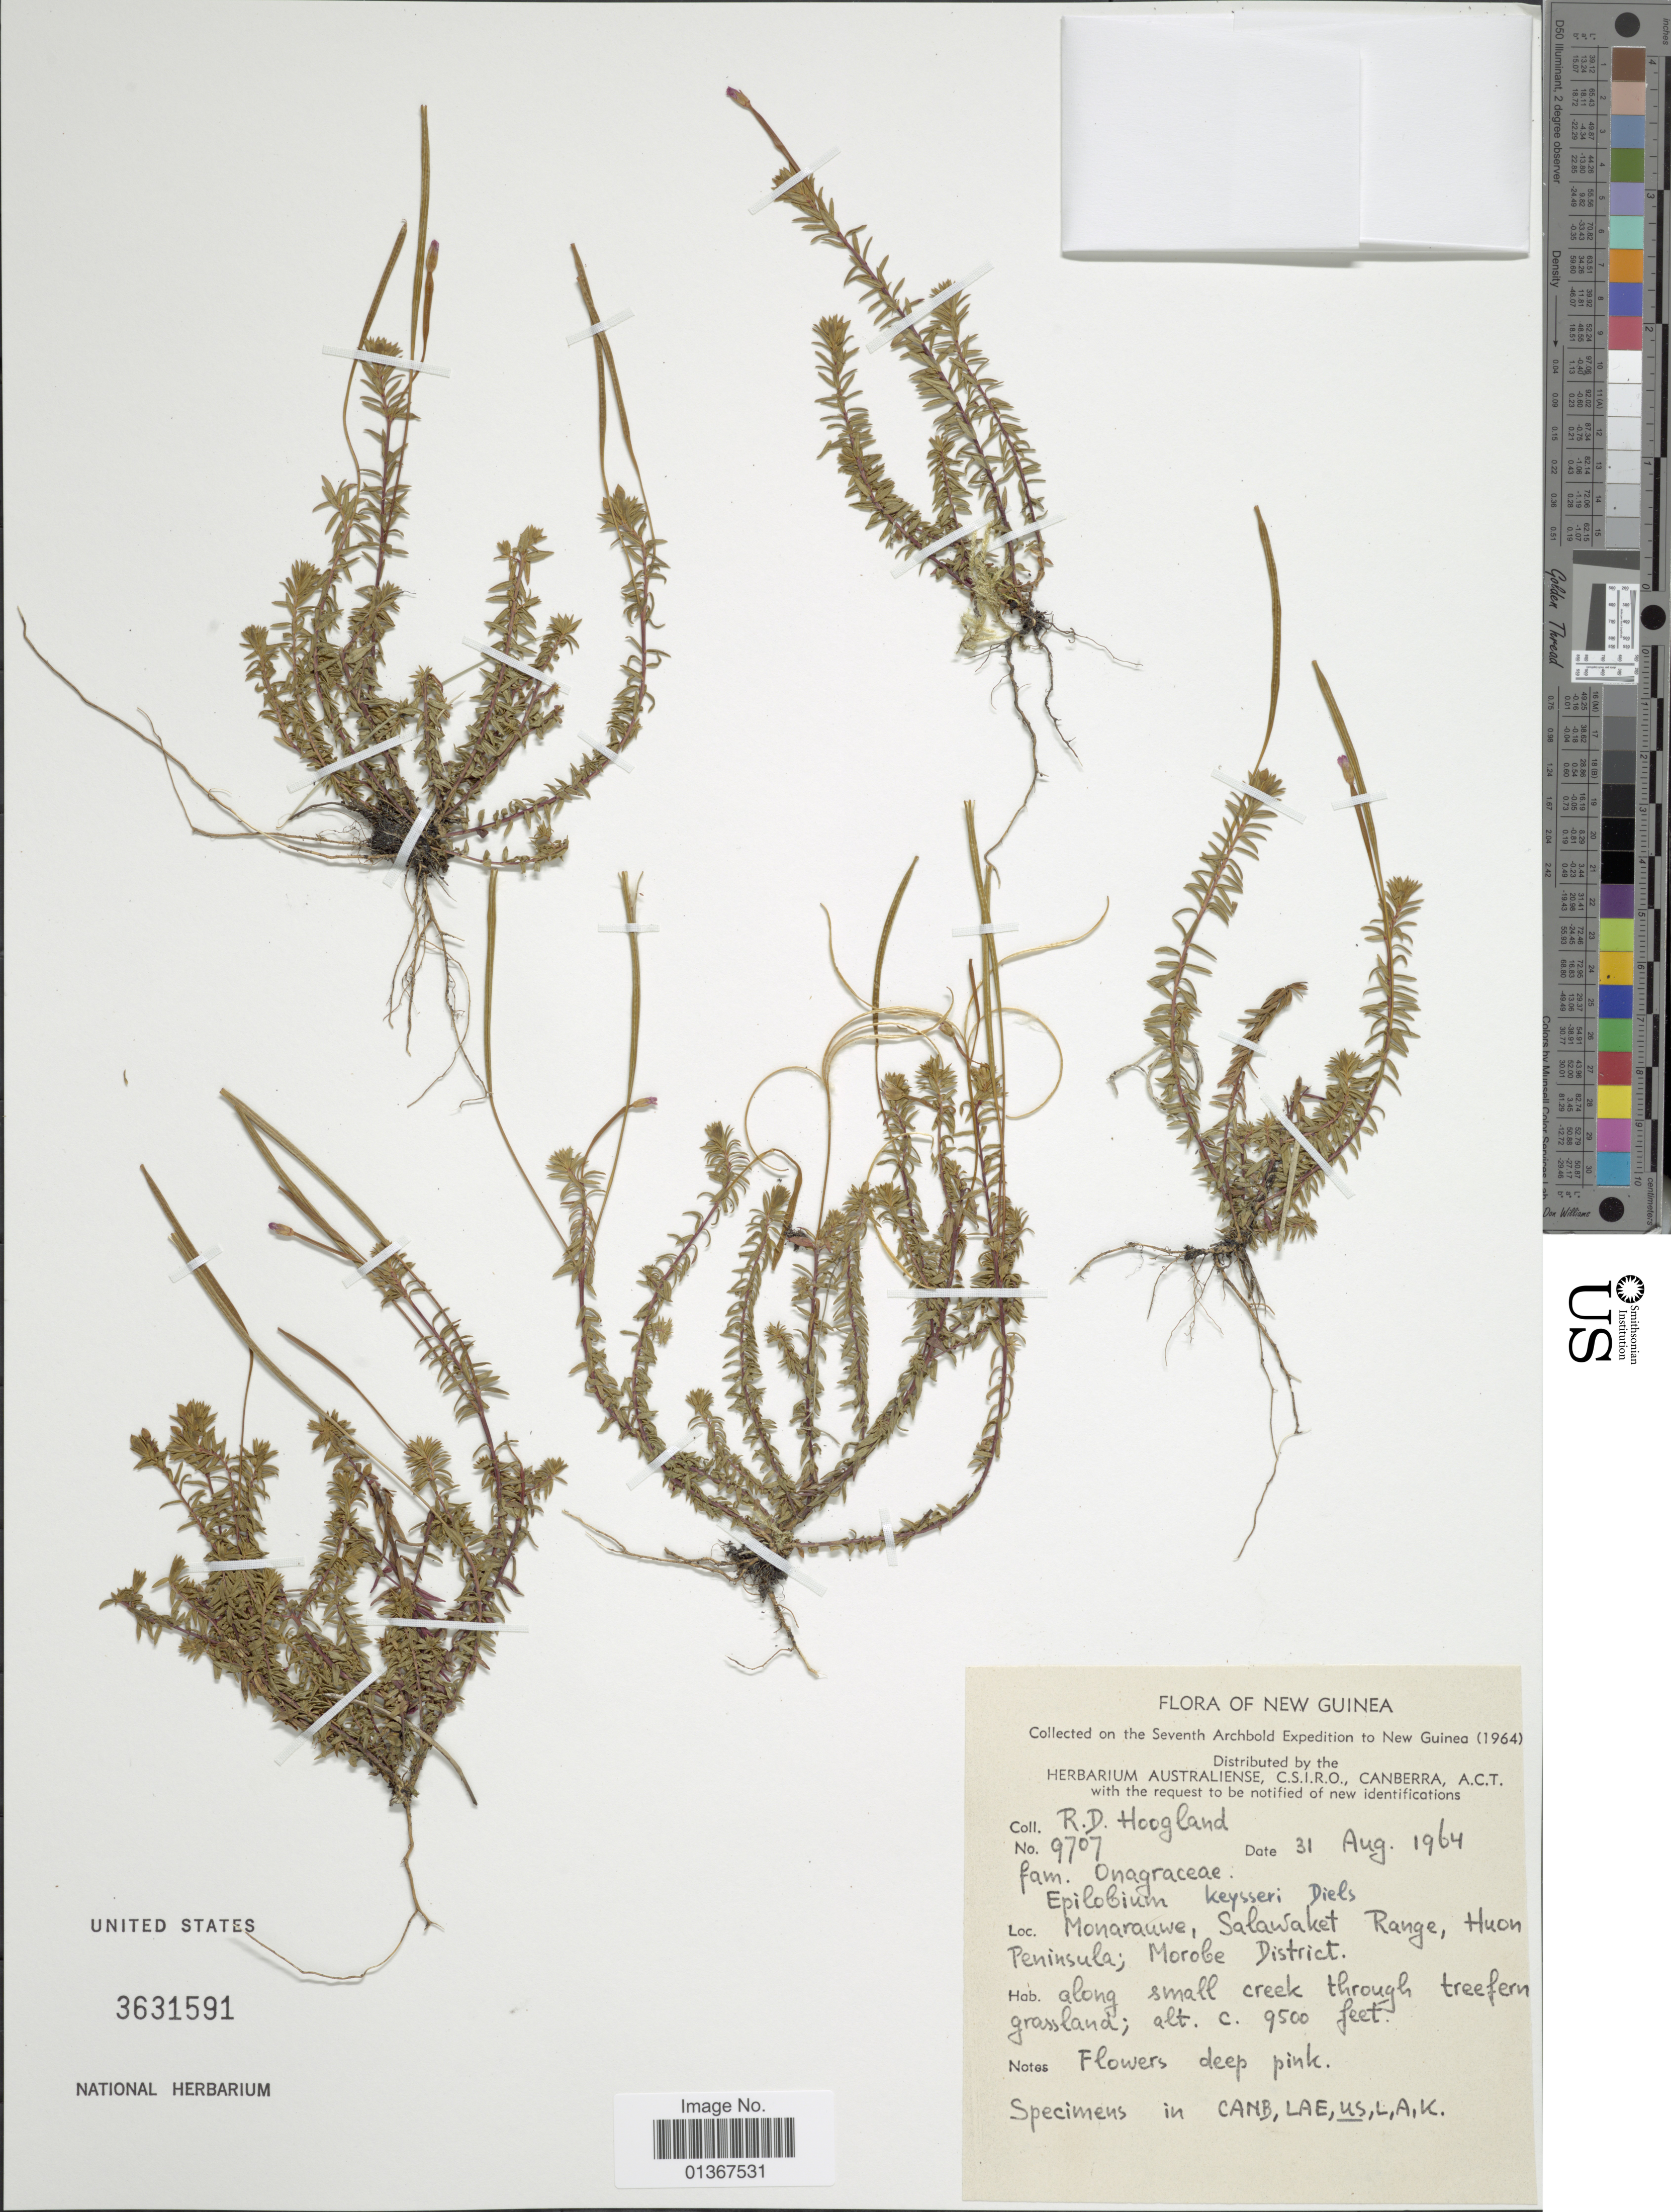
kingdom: Plantae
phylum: Tracheophyta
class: Magnoliopsida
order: Myrtales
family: Onagraceae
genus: Epilobium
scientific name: Epilobium keysseri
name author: Diels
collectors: R. D. Hoogland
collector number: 9707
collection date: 1964-08-31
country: Papua New Guinea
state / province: Morobe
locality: Monarauwe, Salawaket Range, Huon Peninsula.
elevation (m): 2896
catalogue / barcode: US 3631591